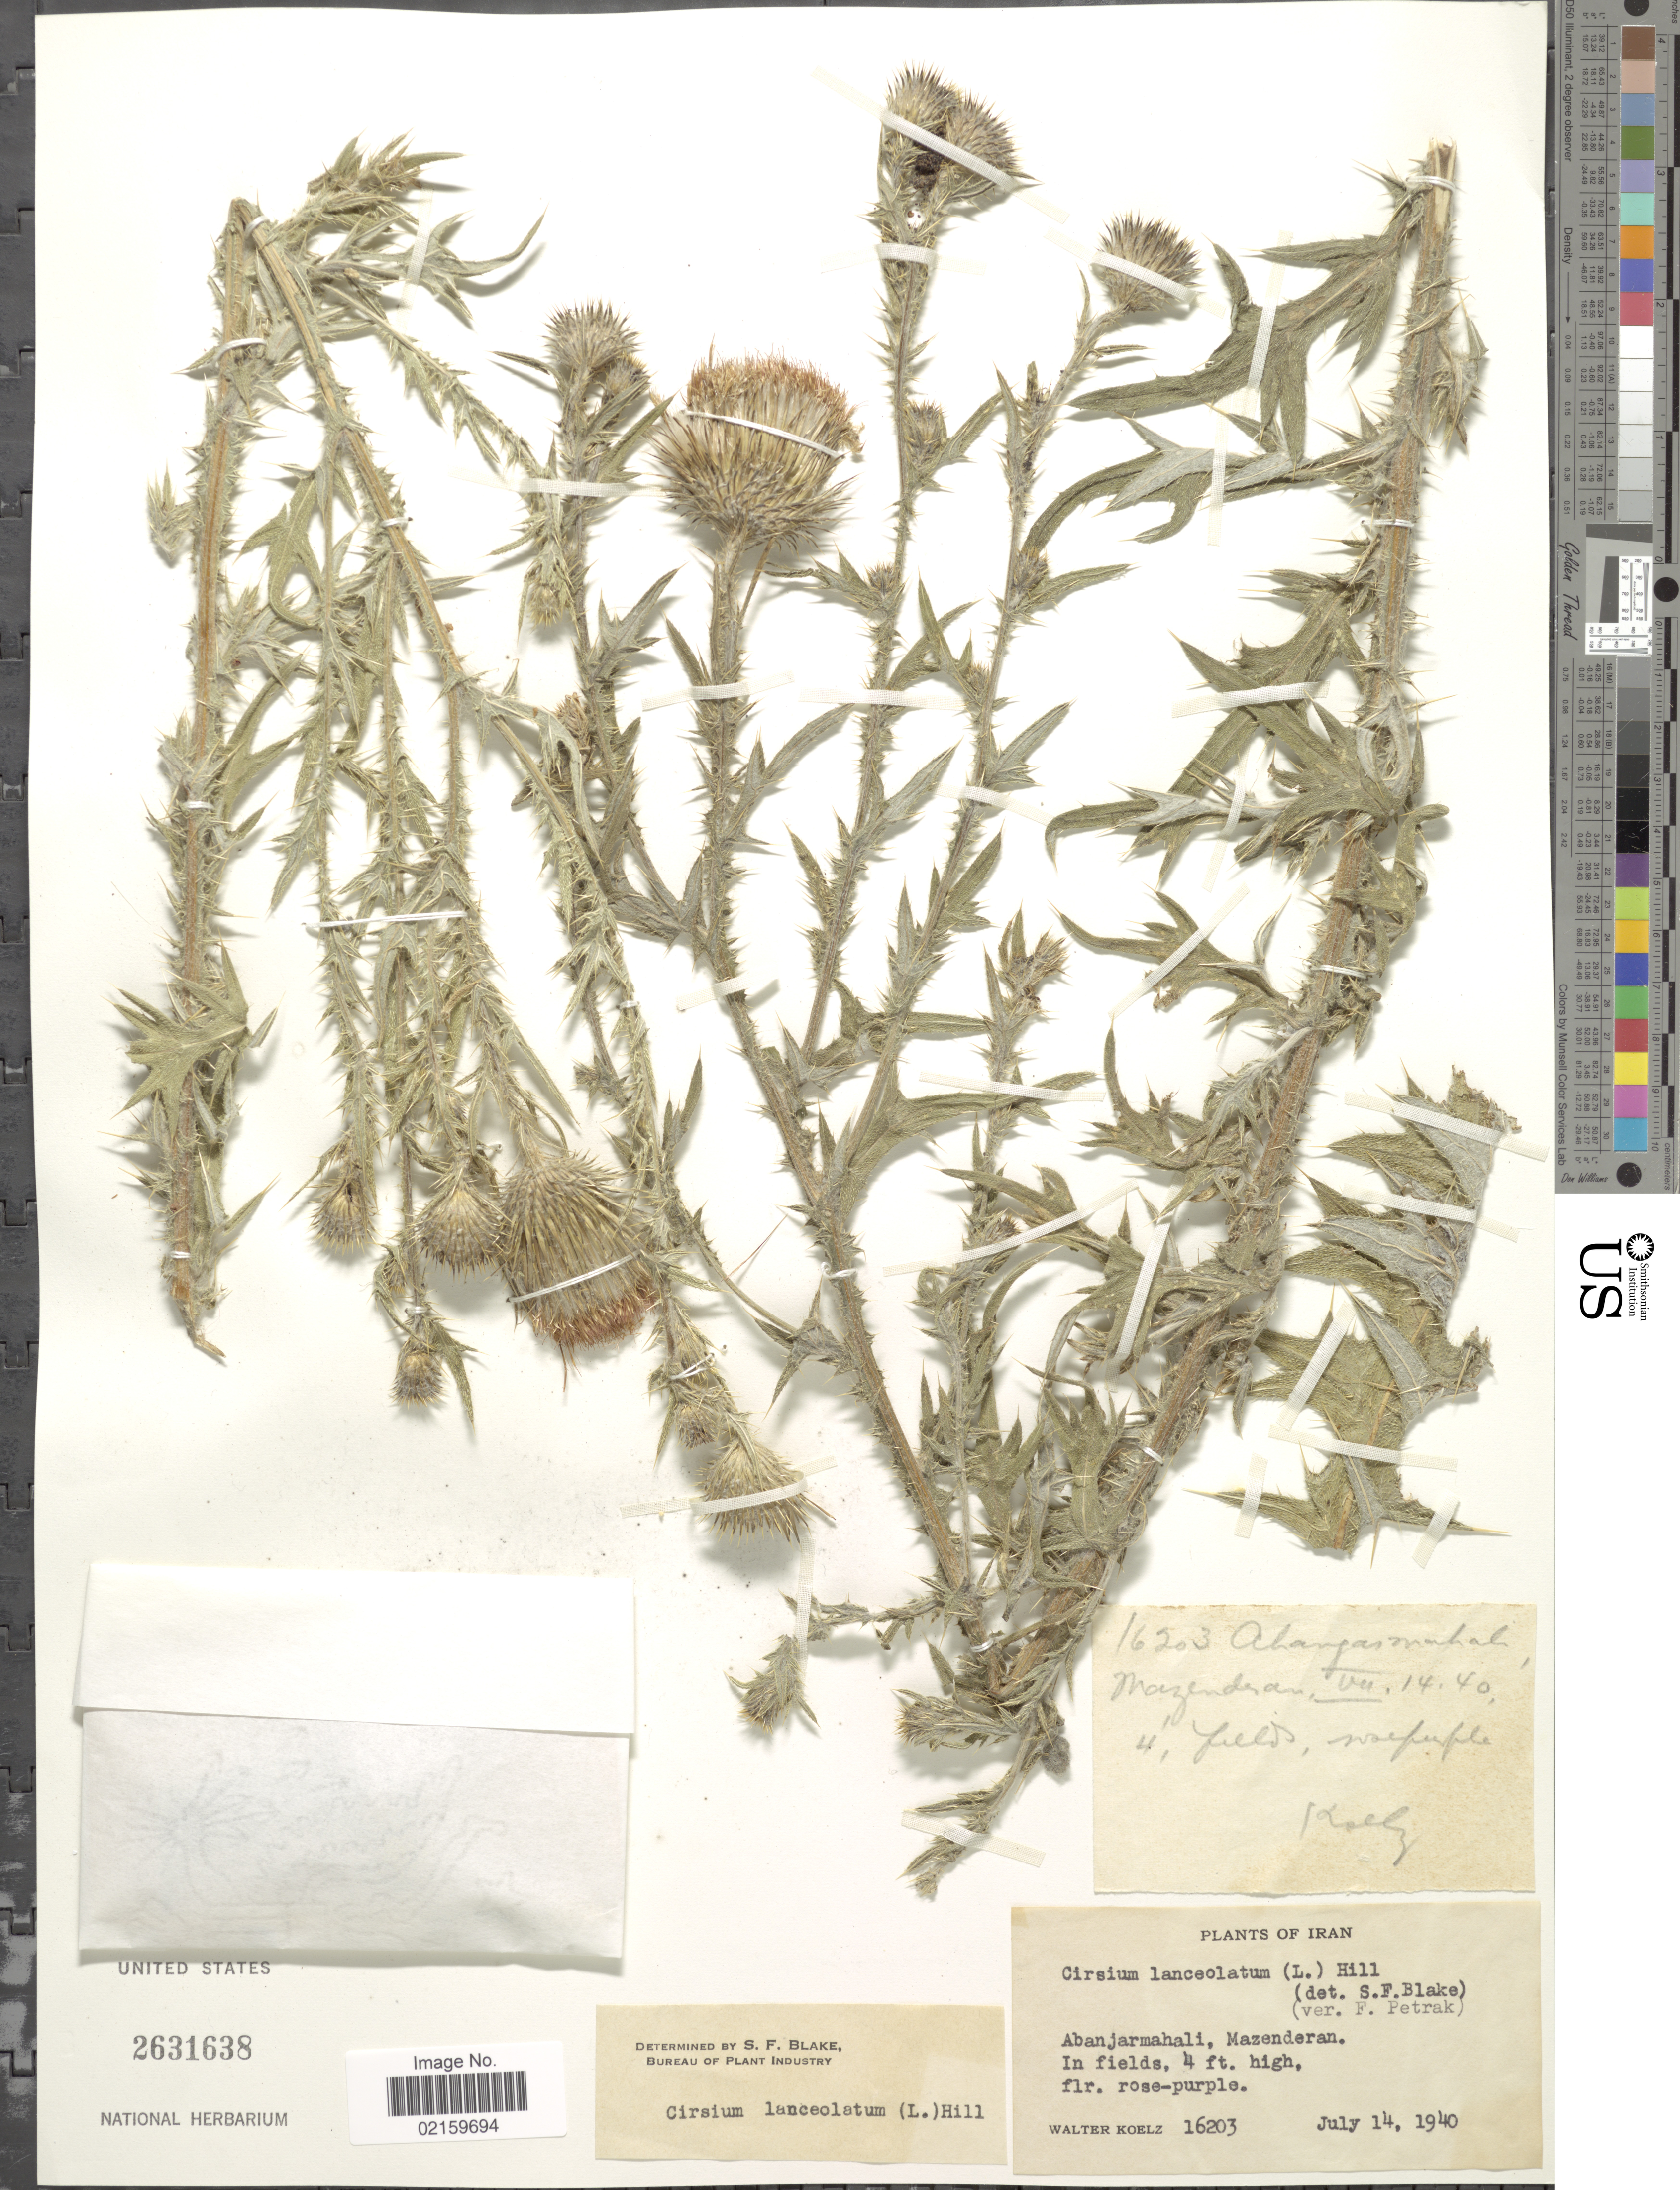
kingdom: Plantae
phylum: Tracheophyta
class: Magnoliopsida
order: Asterales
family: Asteraceae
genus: Cirsium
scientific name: Cirsium vulgare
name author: (Savi) Ten.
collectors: W. N. Koelz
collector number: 16203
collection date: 1940-07-14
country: Iran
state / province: Mazandaran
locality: Abanjarmahali, Mazenderan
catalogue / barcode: US 2631638